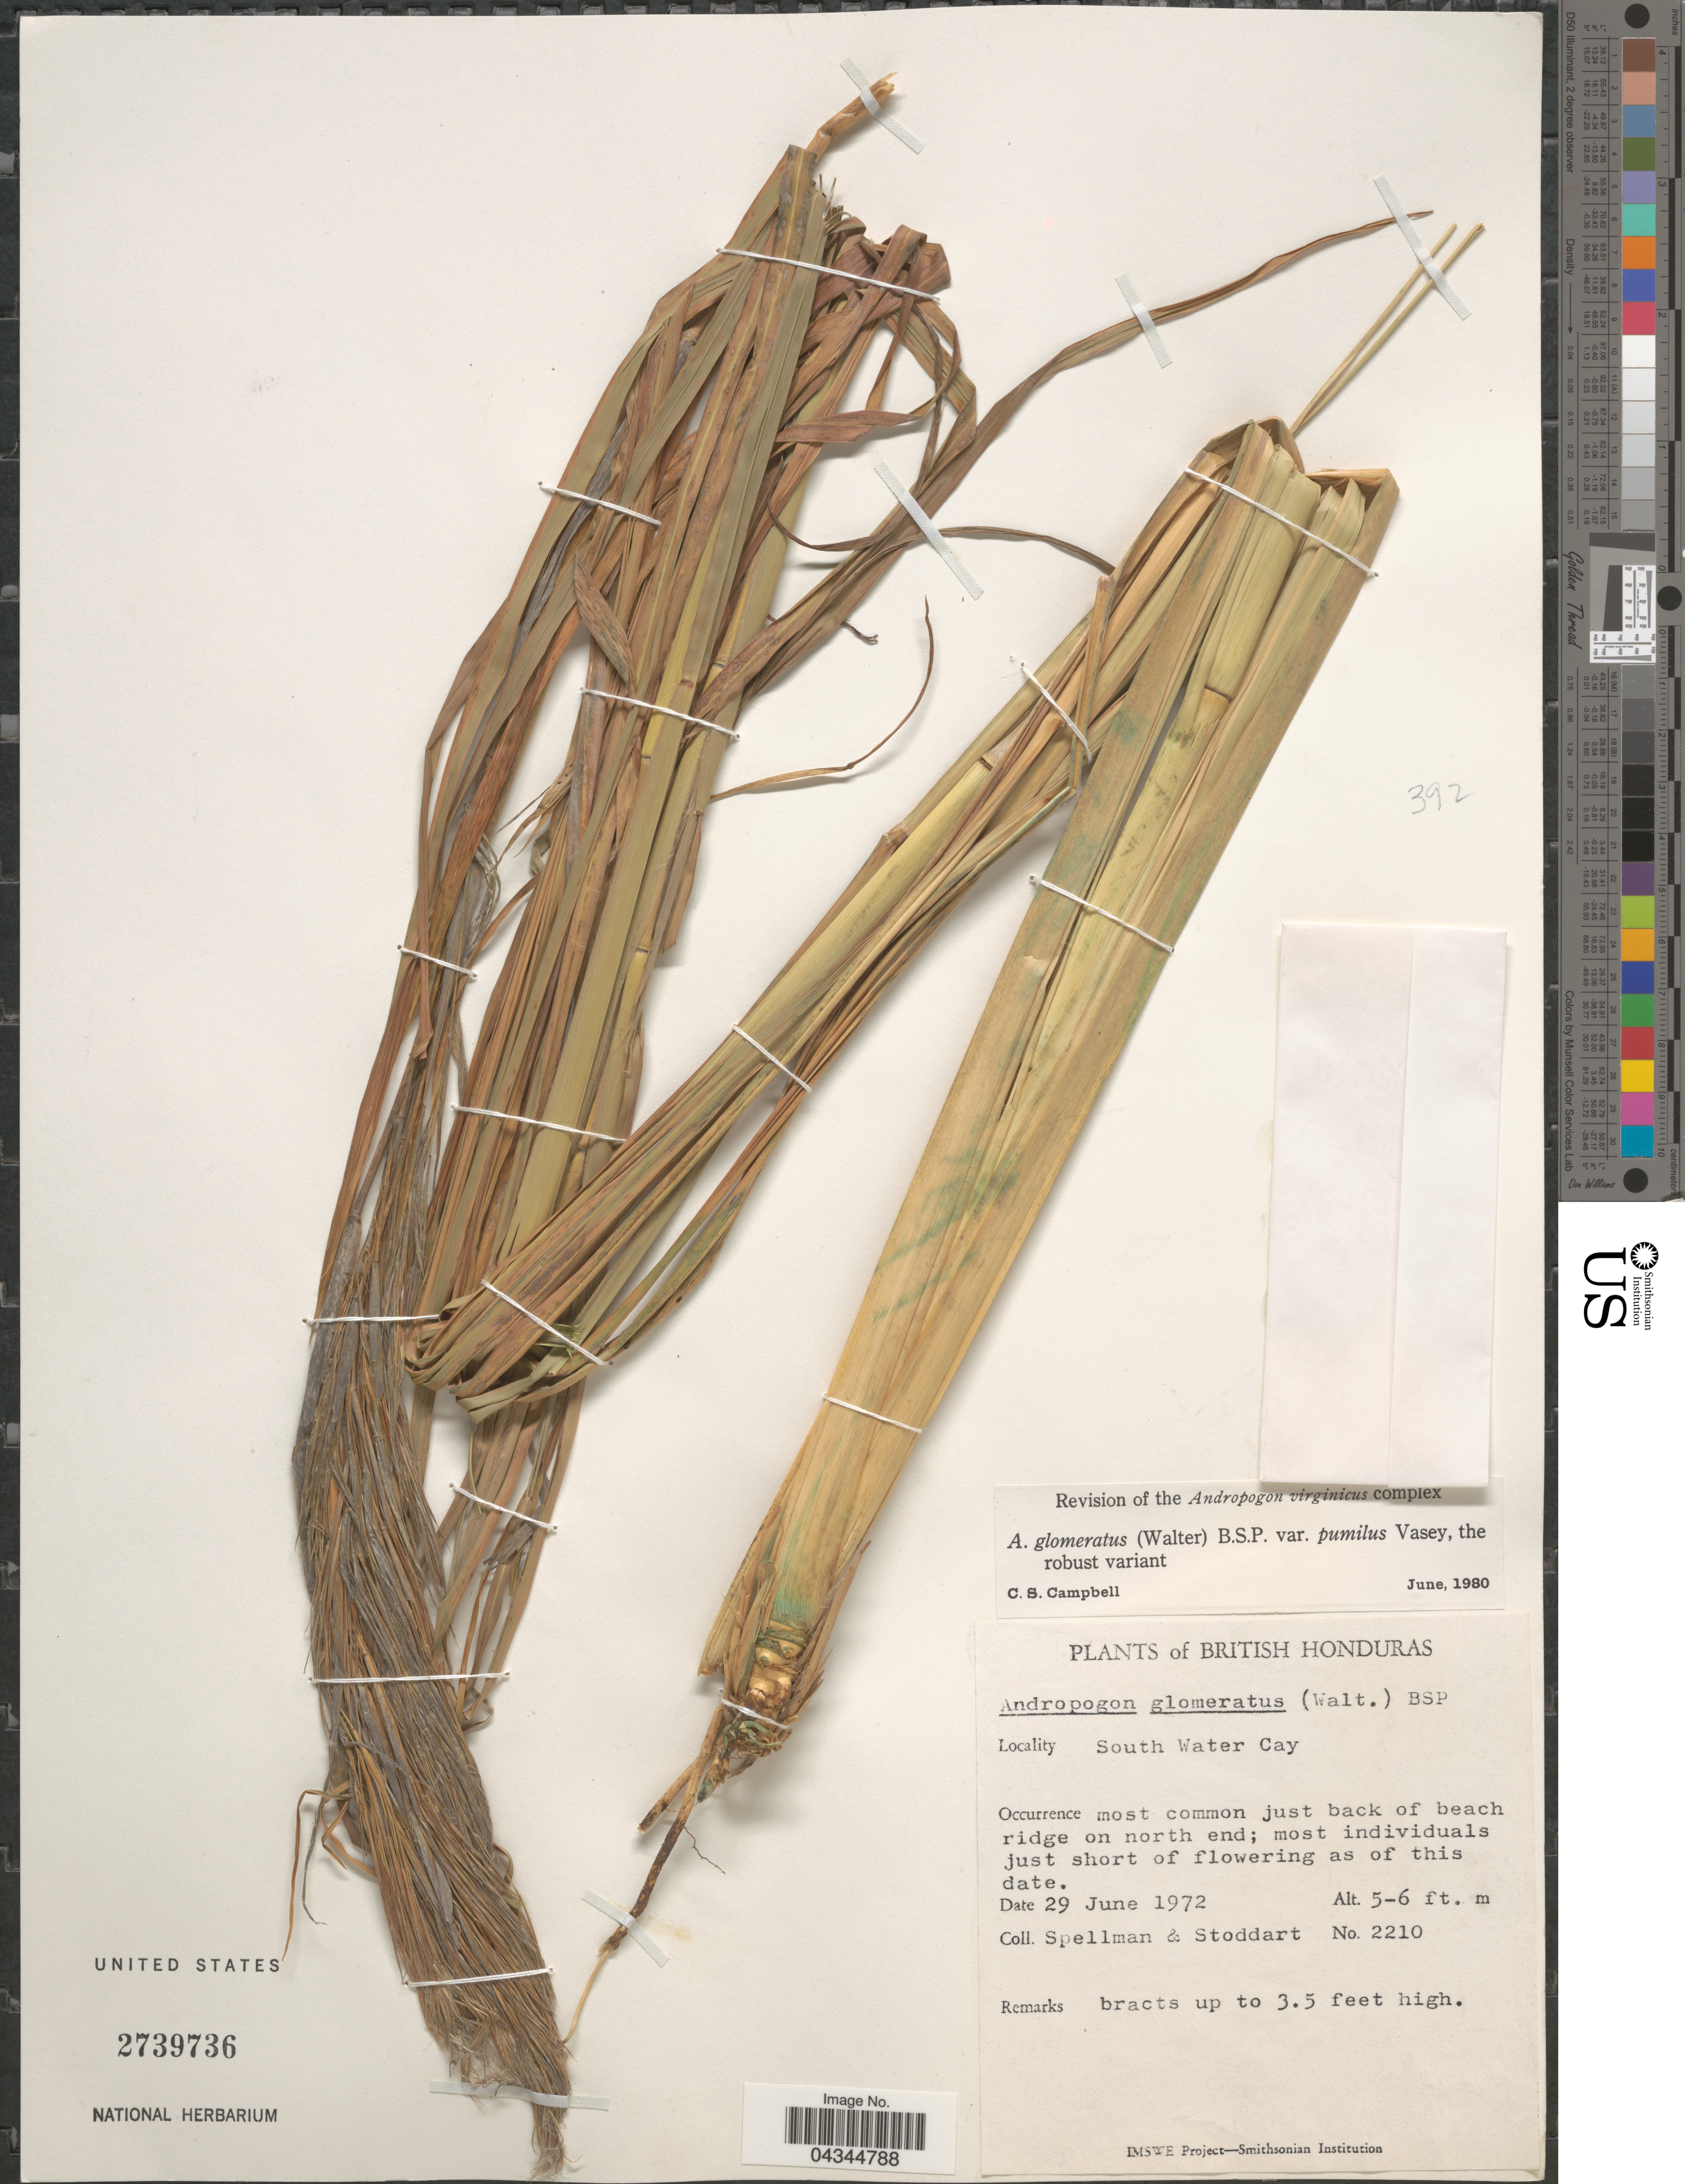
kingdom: Plantae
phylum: Tracheophyta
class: Liliopsida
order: Poales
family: Poaceae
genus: Andropogon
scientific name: Andropogon glomeratus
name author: (Walter) Britton et al.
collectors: Spellman, -- & -. Stoddart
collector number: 2210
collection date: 1972-06-29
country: Belize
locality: British Honduras. South Water Cay. Most common just back of beach ridge on north end.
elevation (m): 2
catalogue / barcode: US 2739736